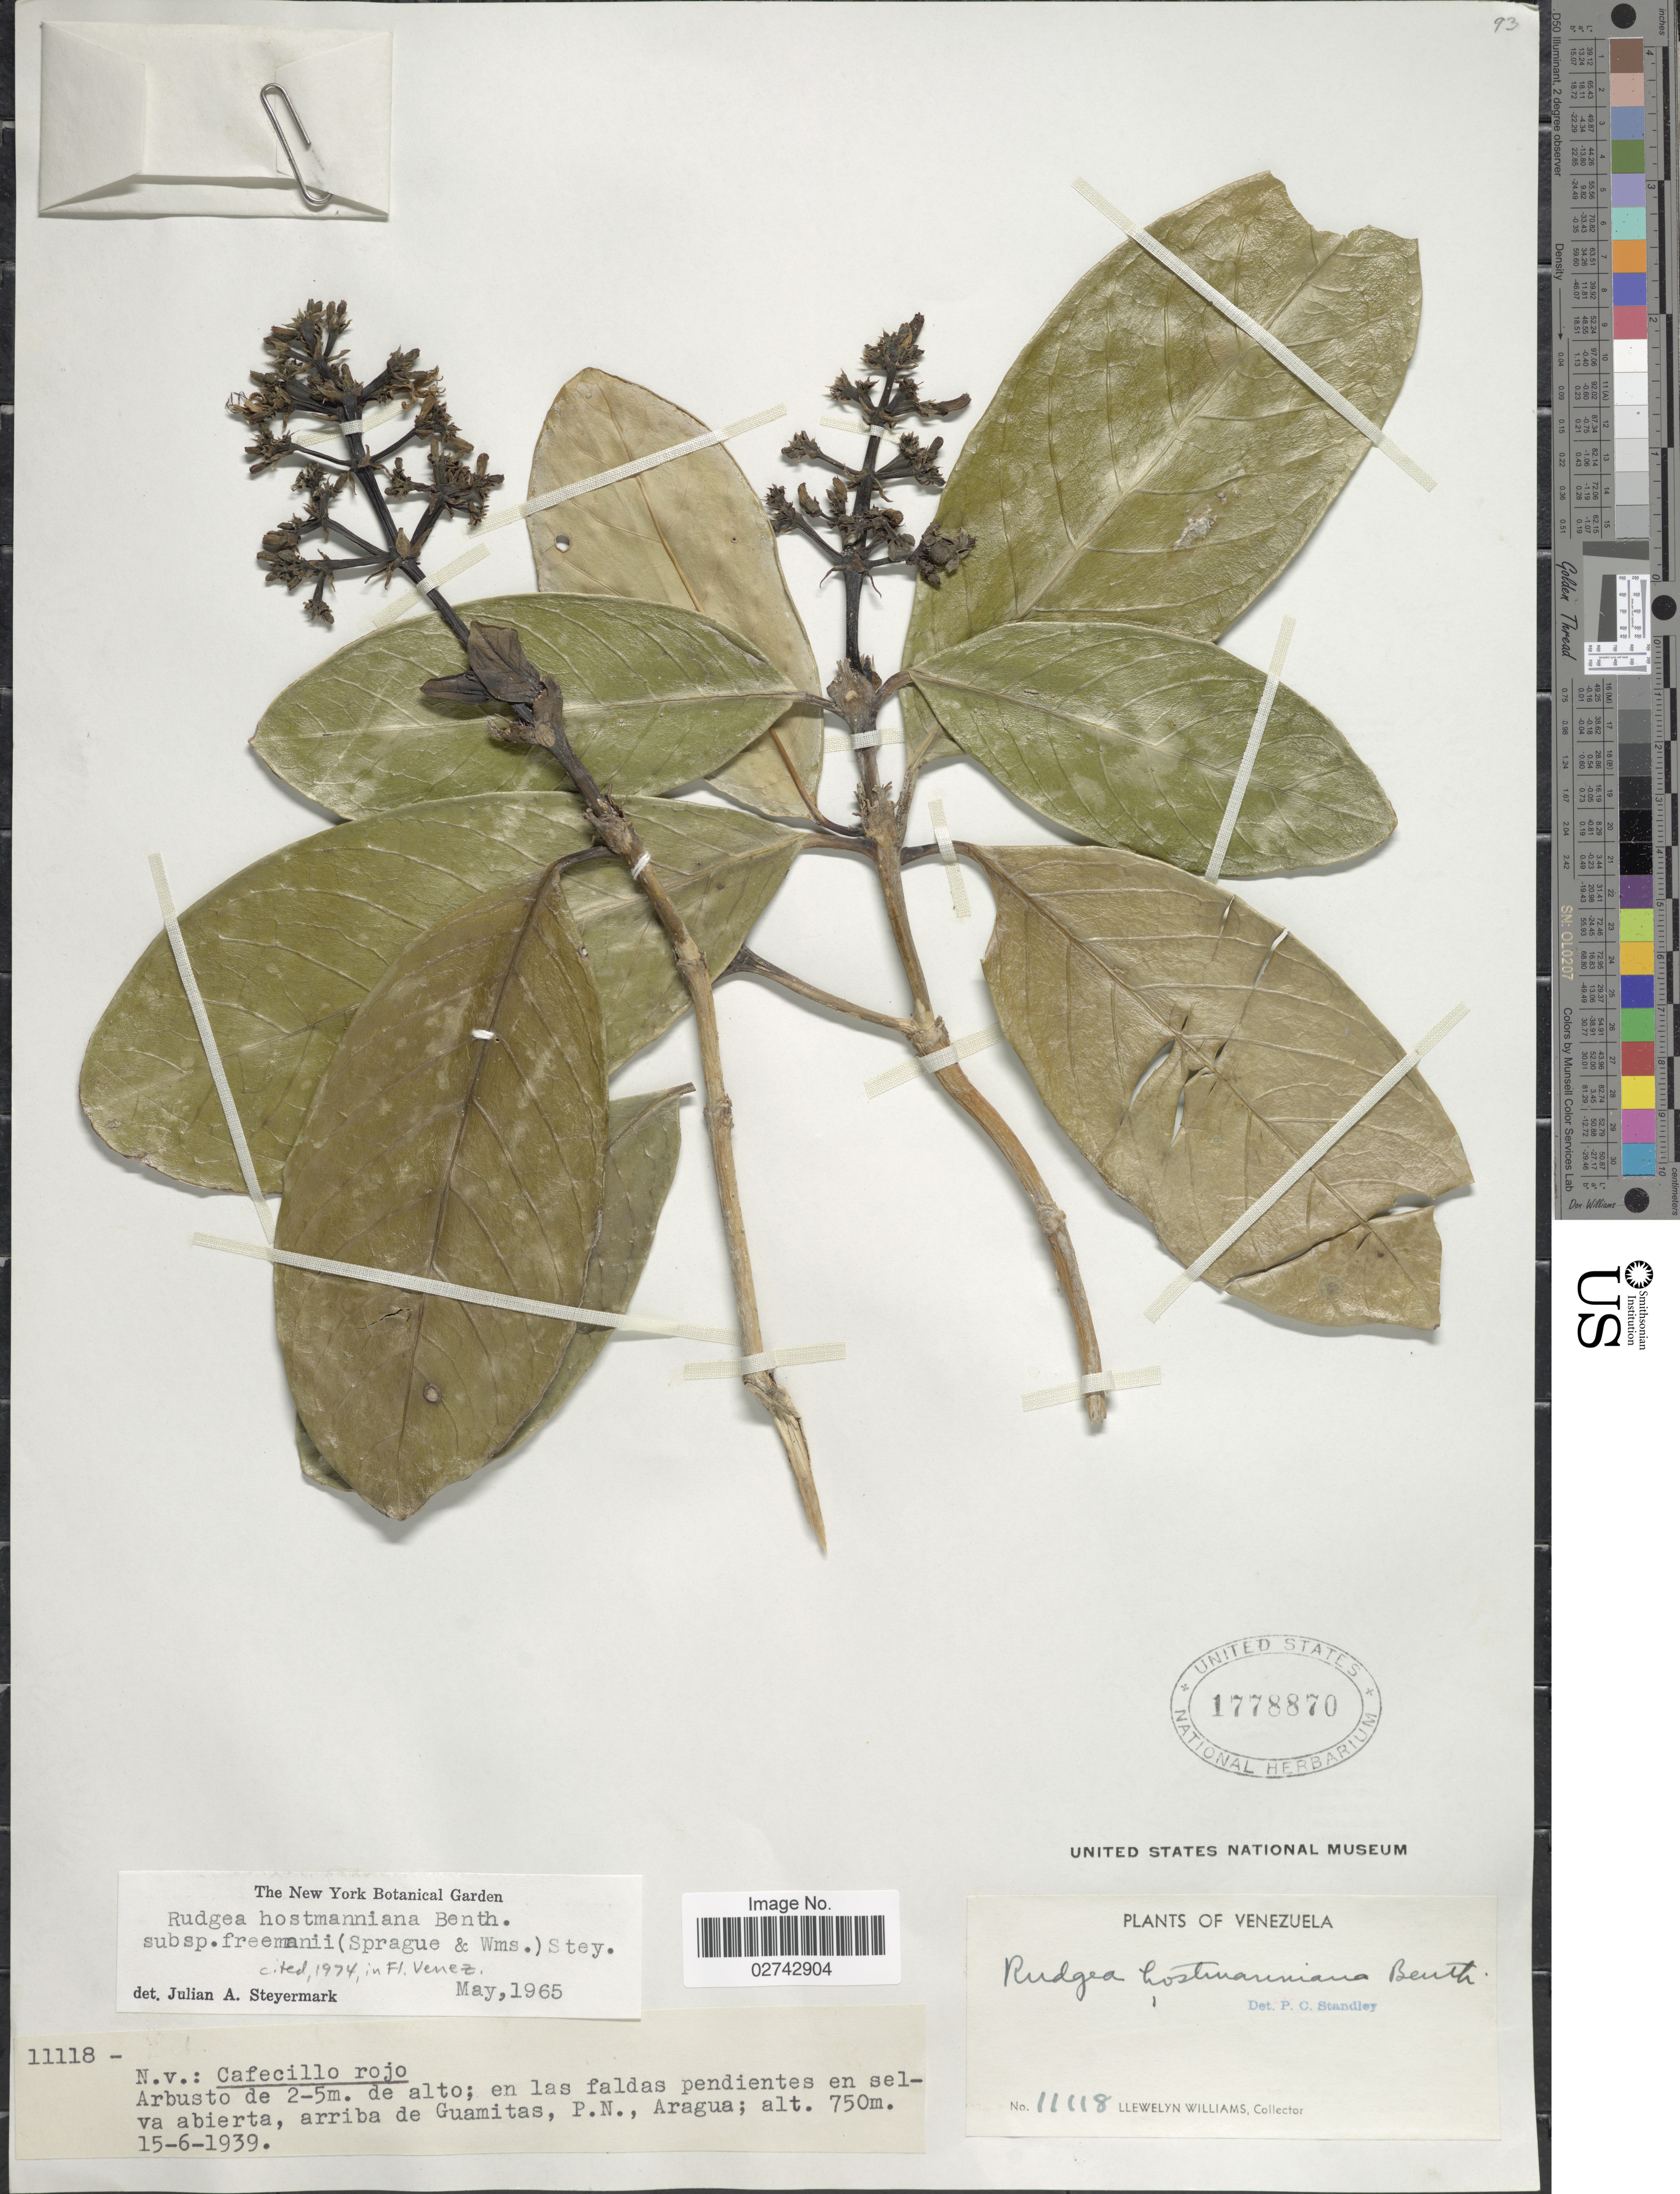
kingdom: Plantae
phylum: Tracheophyta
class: Magnoliopsida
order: Gentianales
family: Rubiaceae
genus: Rudgea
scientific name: Rudgea hostmanniana subsp. freemanii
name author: (C. Sprague & R.O. Williams ex R.O. Williams & Cheesman) Steyerm.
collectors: Ll. Williams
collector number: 11118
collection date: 1939-06-15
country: Venezuela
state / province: Aragua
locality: Arriba de Guamitas, P. N.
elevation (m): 750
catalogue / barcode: US 1778870